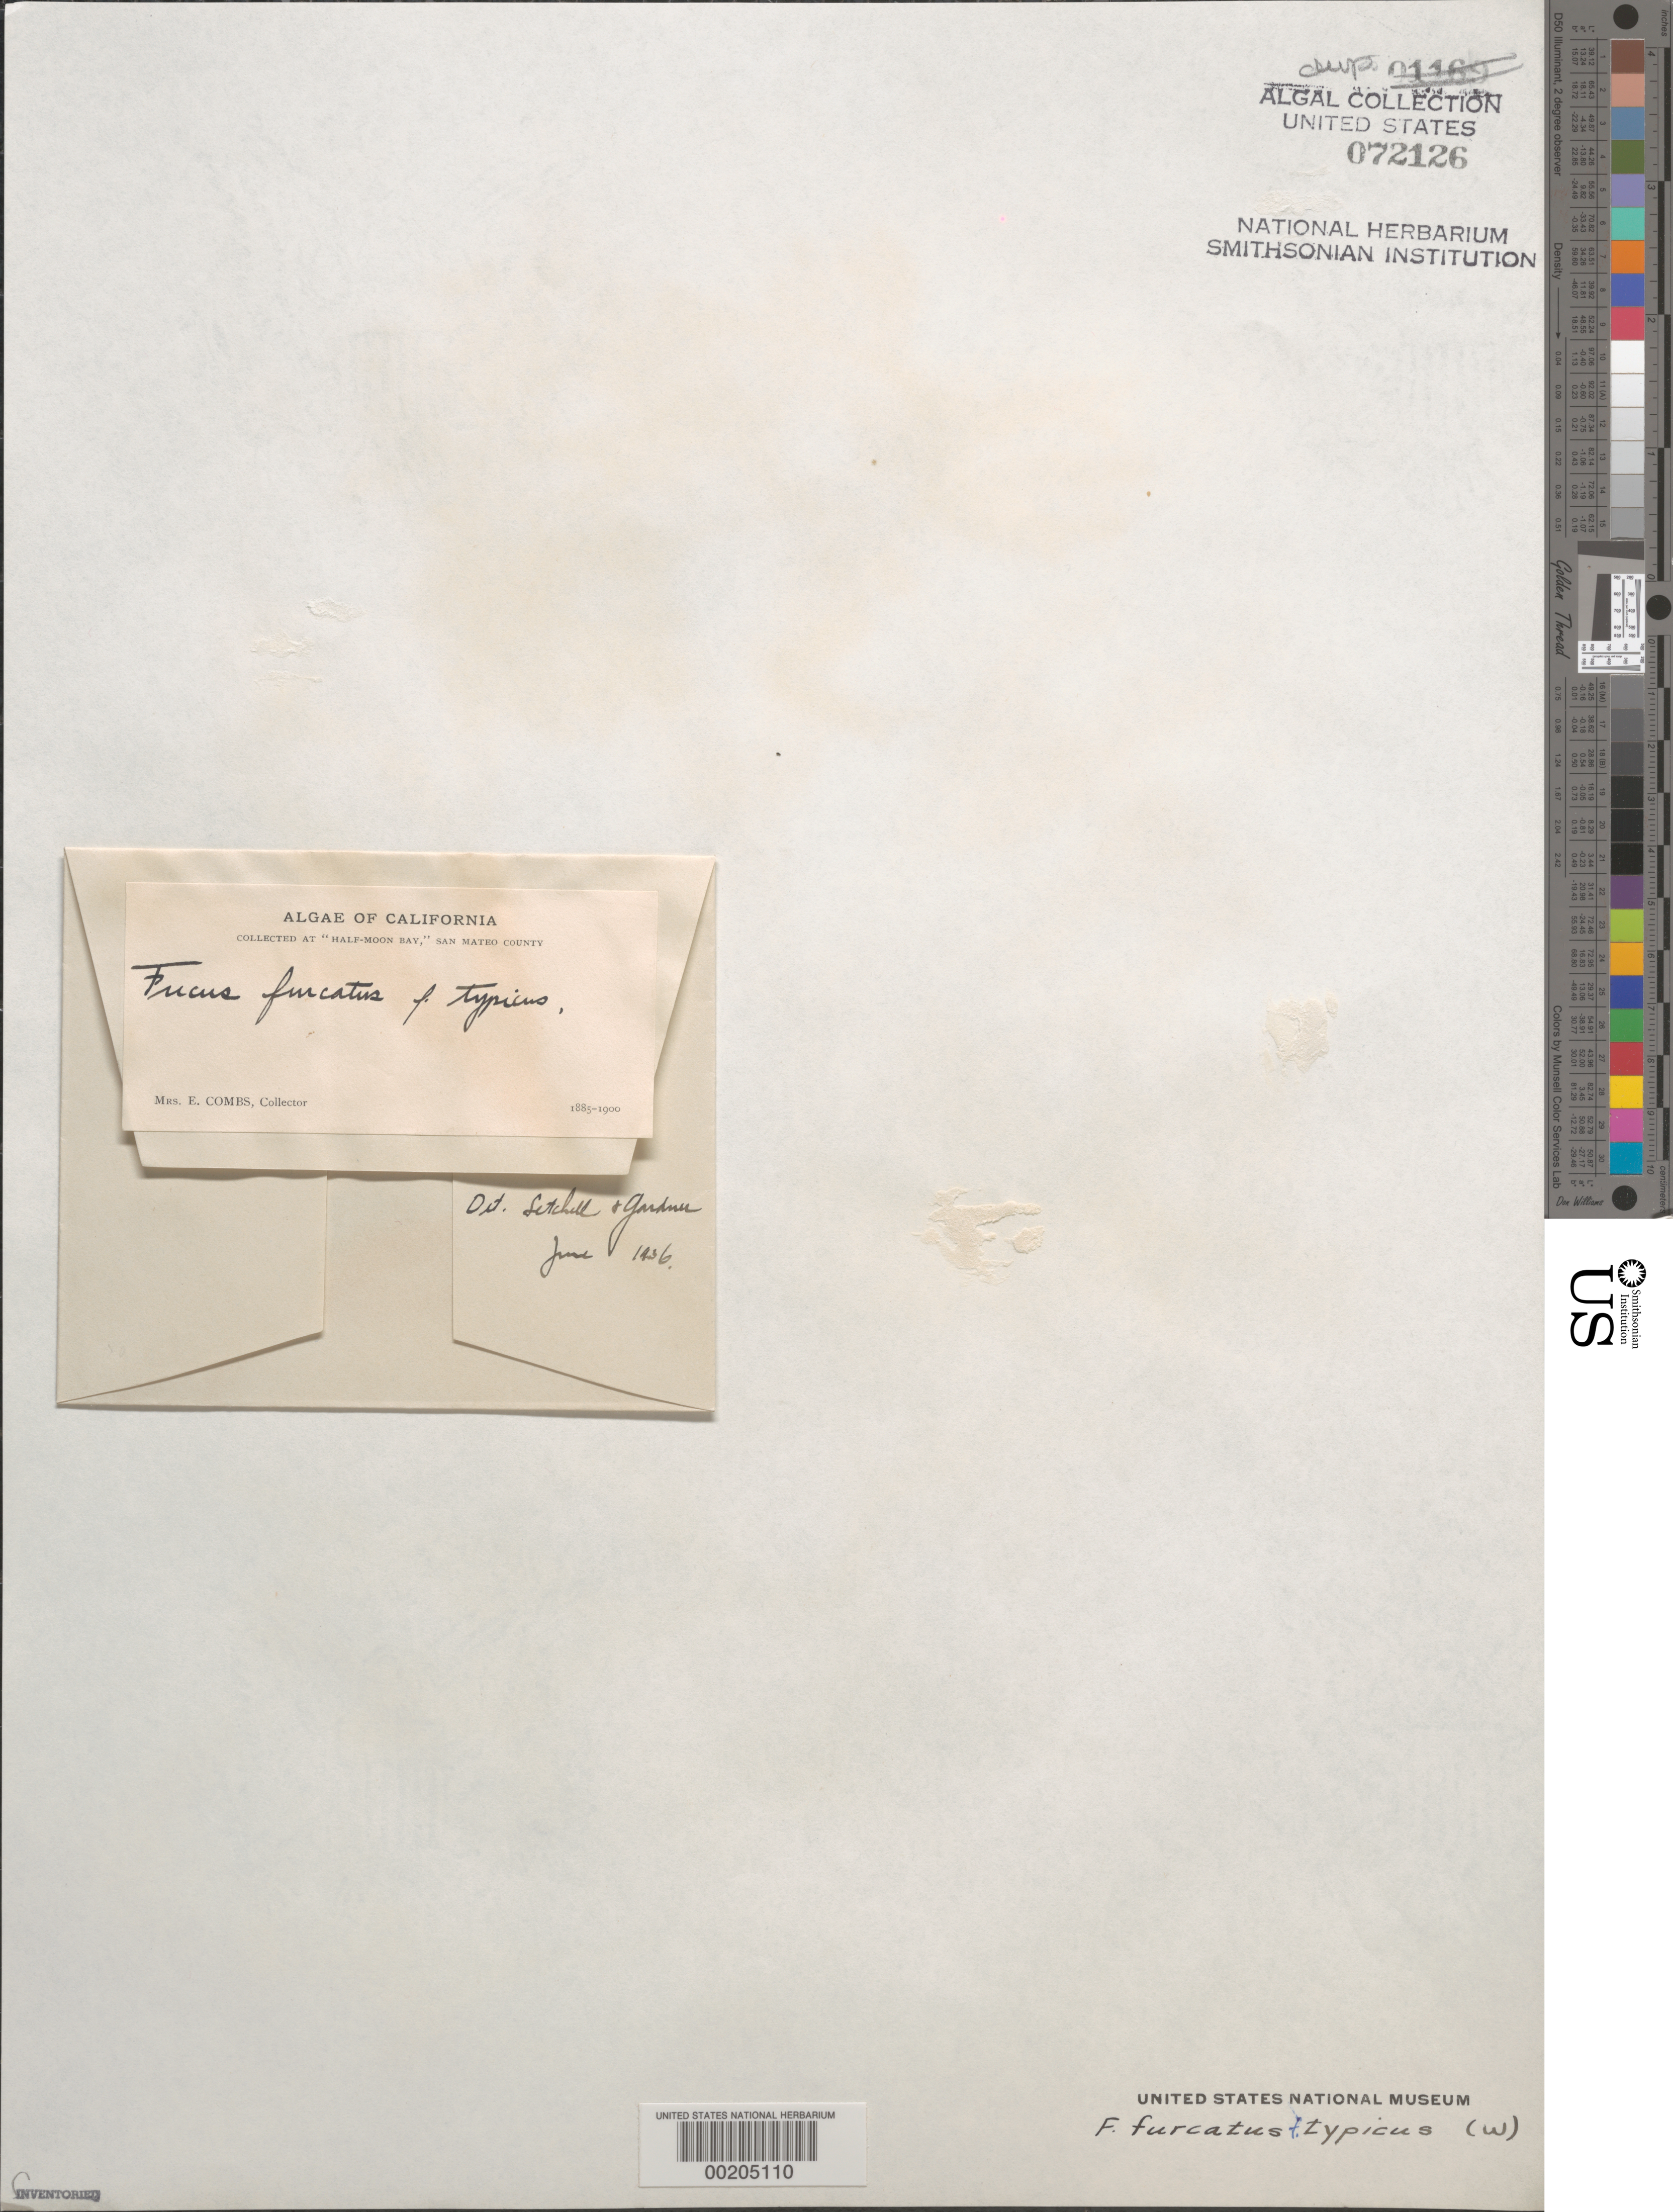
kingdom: Chromista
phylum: Ochrophyta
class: Phaeophyceae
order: Fucales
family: Fucaceae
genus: Fucus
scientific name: Fucus distichus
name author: L.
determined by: Algae name updating Project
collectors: Mrs. E. Combs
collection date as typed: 1885 to -- --- 1900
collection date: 1885/1900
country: United States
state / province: California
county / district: San Mateo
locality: Half Moon Bay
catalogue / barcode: US 72126